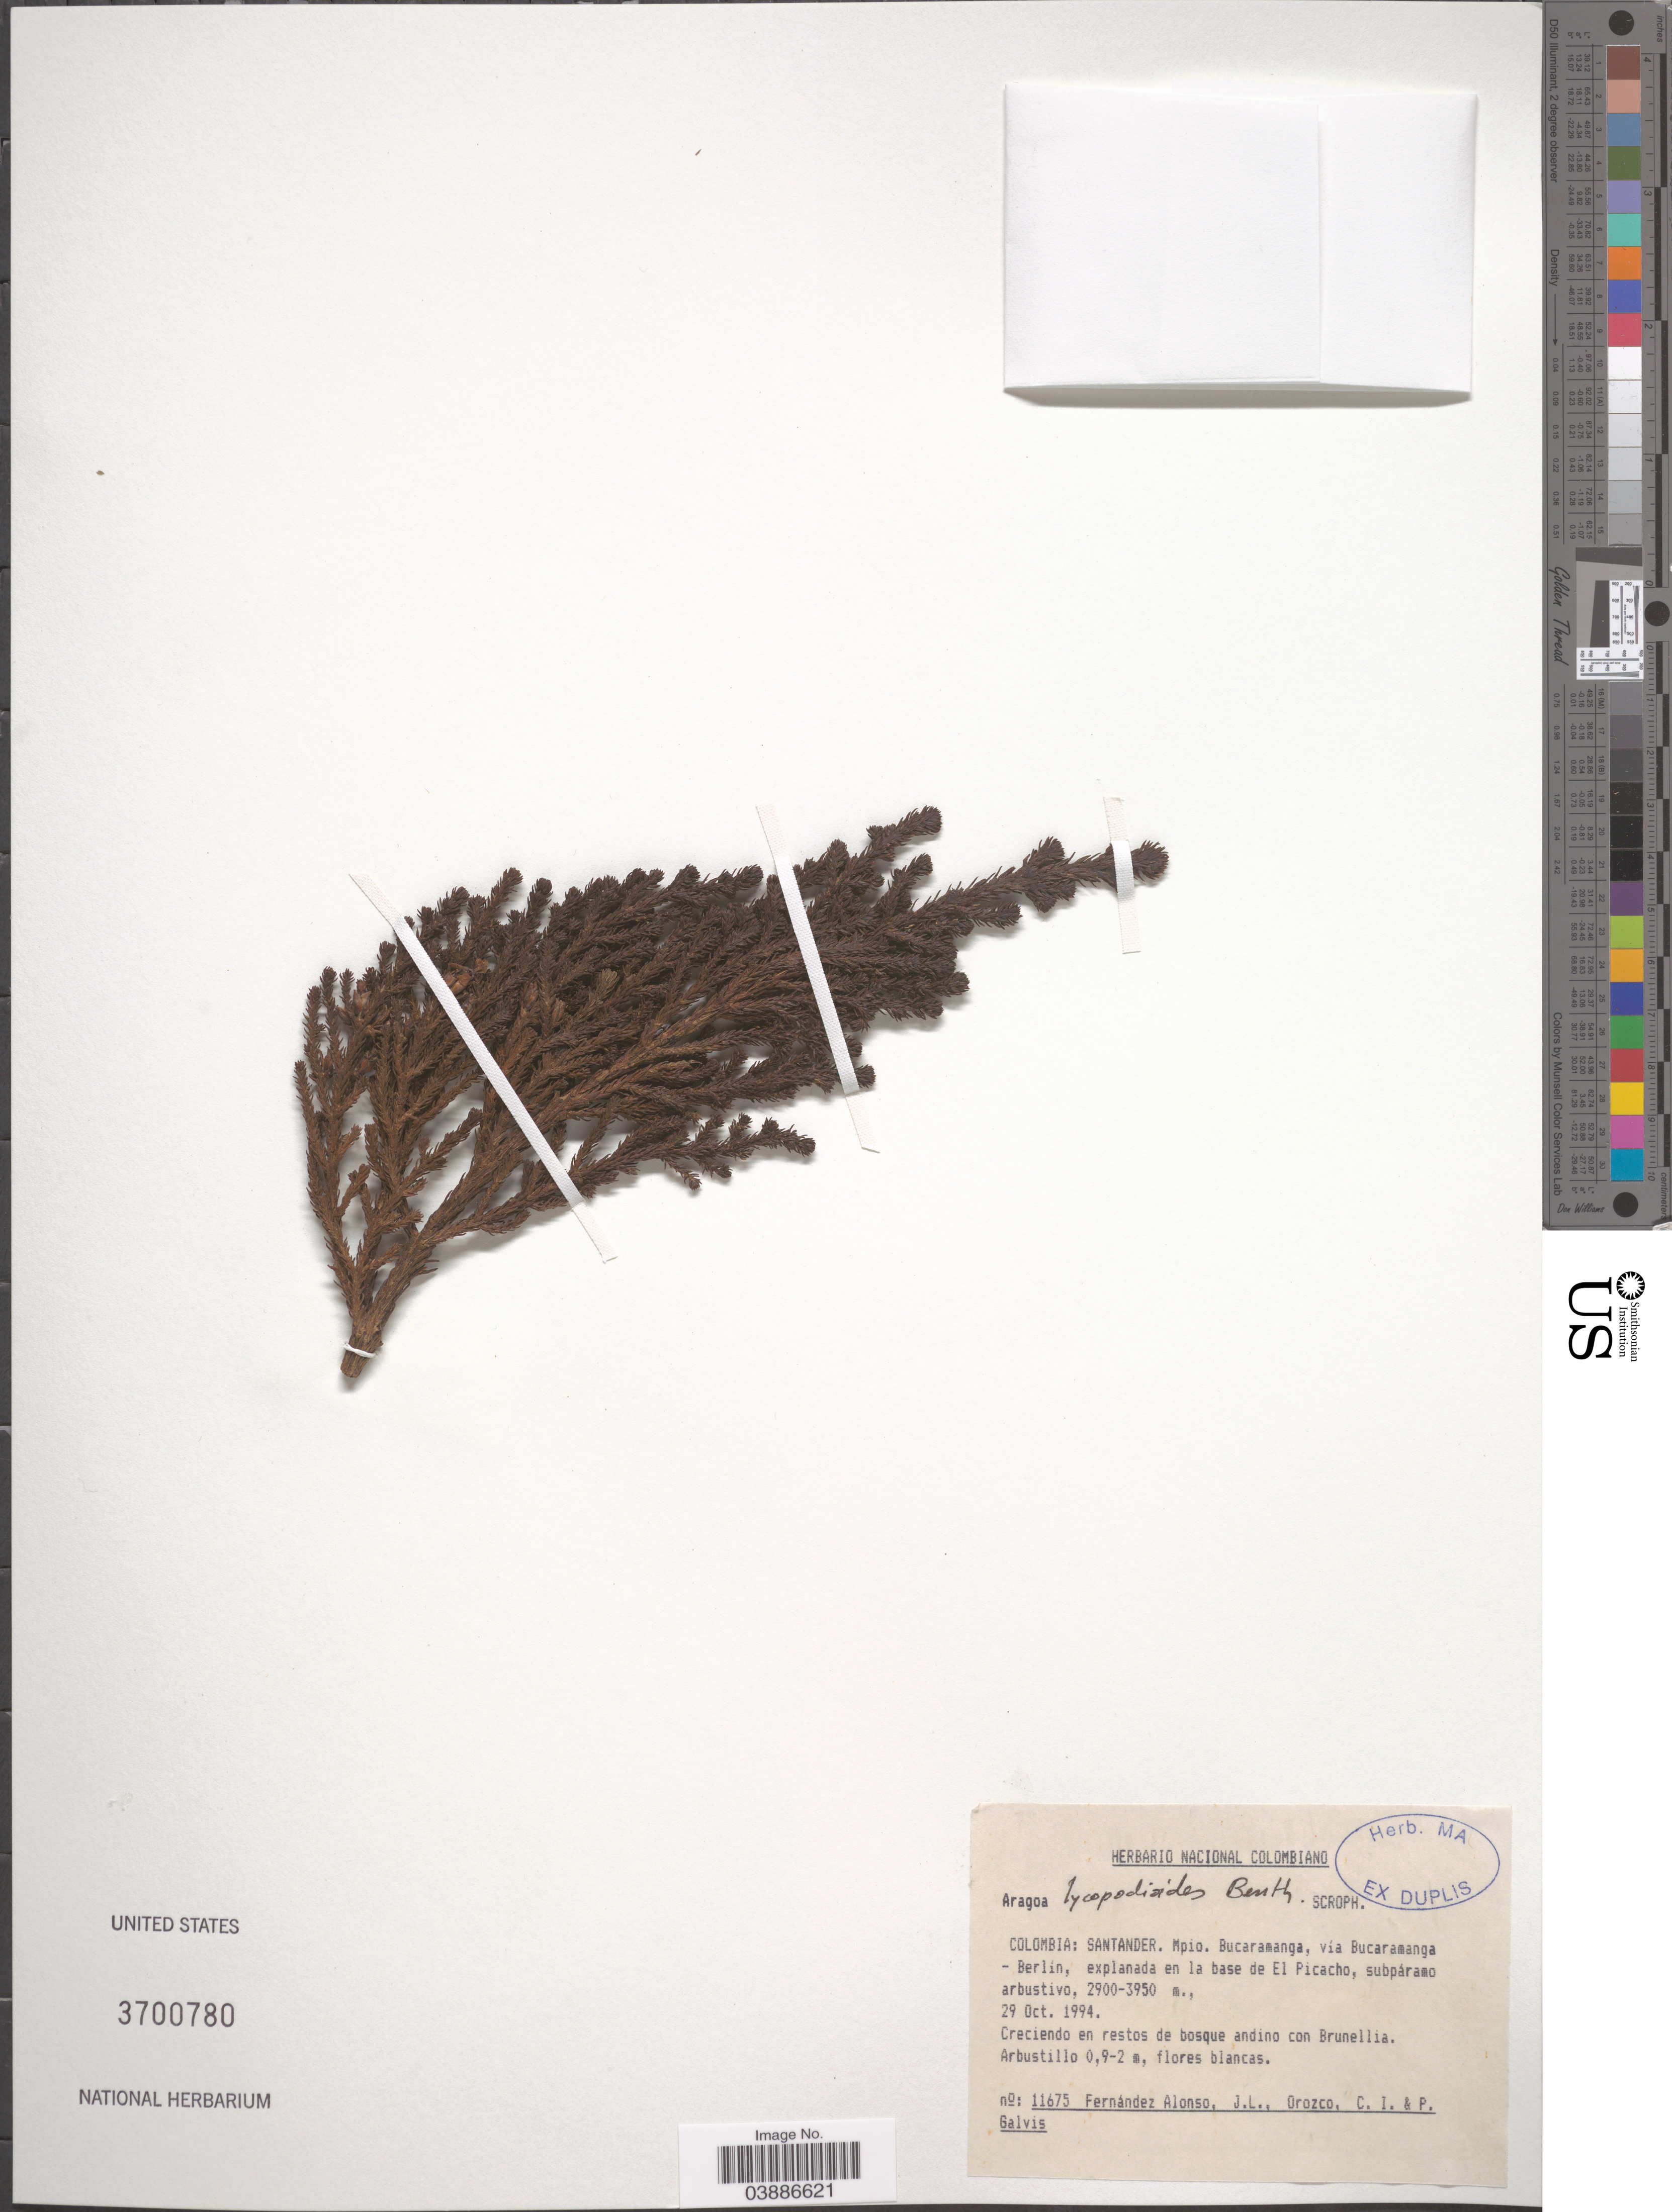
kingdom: Plantae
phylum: Tracheophyta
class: Magnoliopsida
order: Lamiales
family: Plantaginaceae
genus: Aragoa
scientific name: Aragoa lycopodioides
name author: Benth. ex Oliv.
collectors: J. L. Fernández-Alonso, C. I. Orozco & P. Galvis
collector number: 11675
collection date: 1994-10-29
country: Colombia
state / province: Santander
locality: Mpio. Bucaramanga, vía Bucaramanga - Berlín, explanada en la base de El Picacho.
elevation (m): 2900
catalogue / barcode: US 3700780